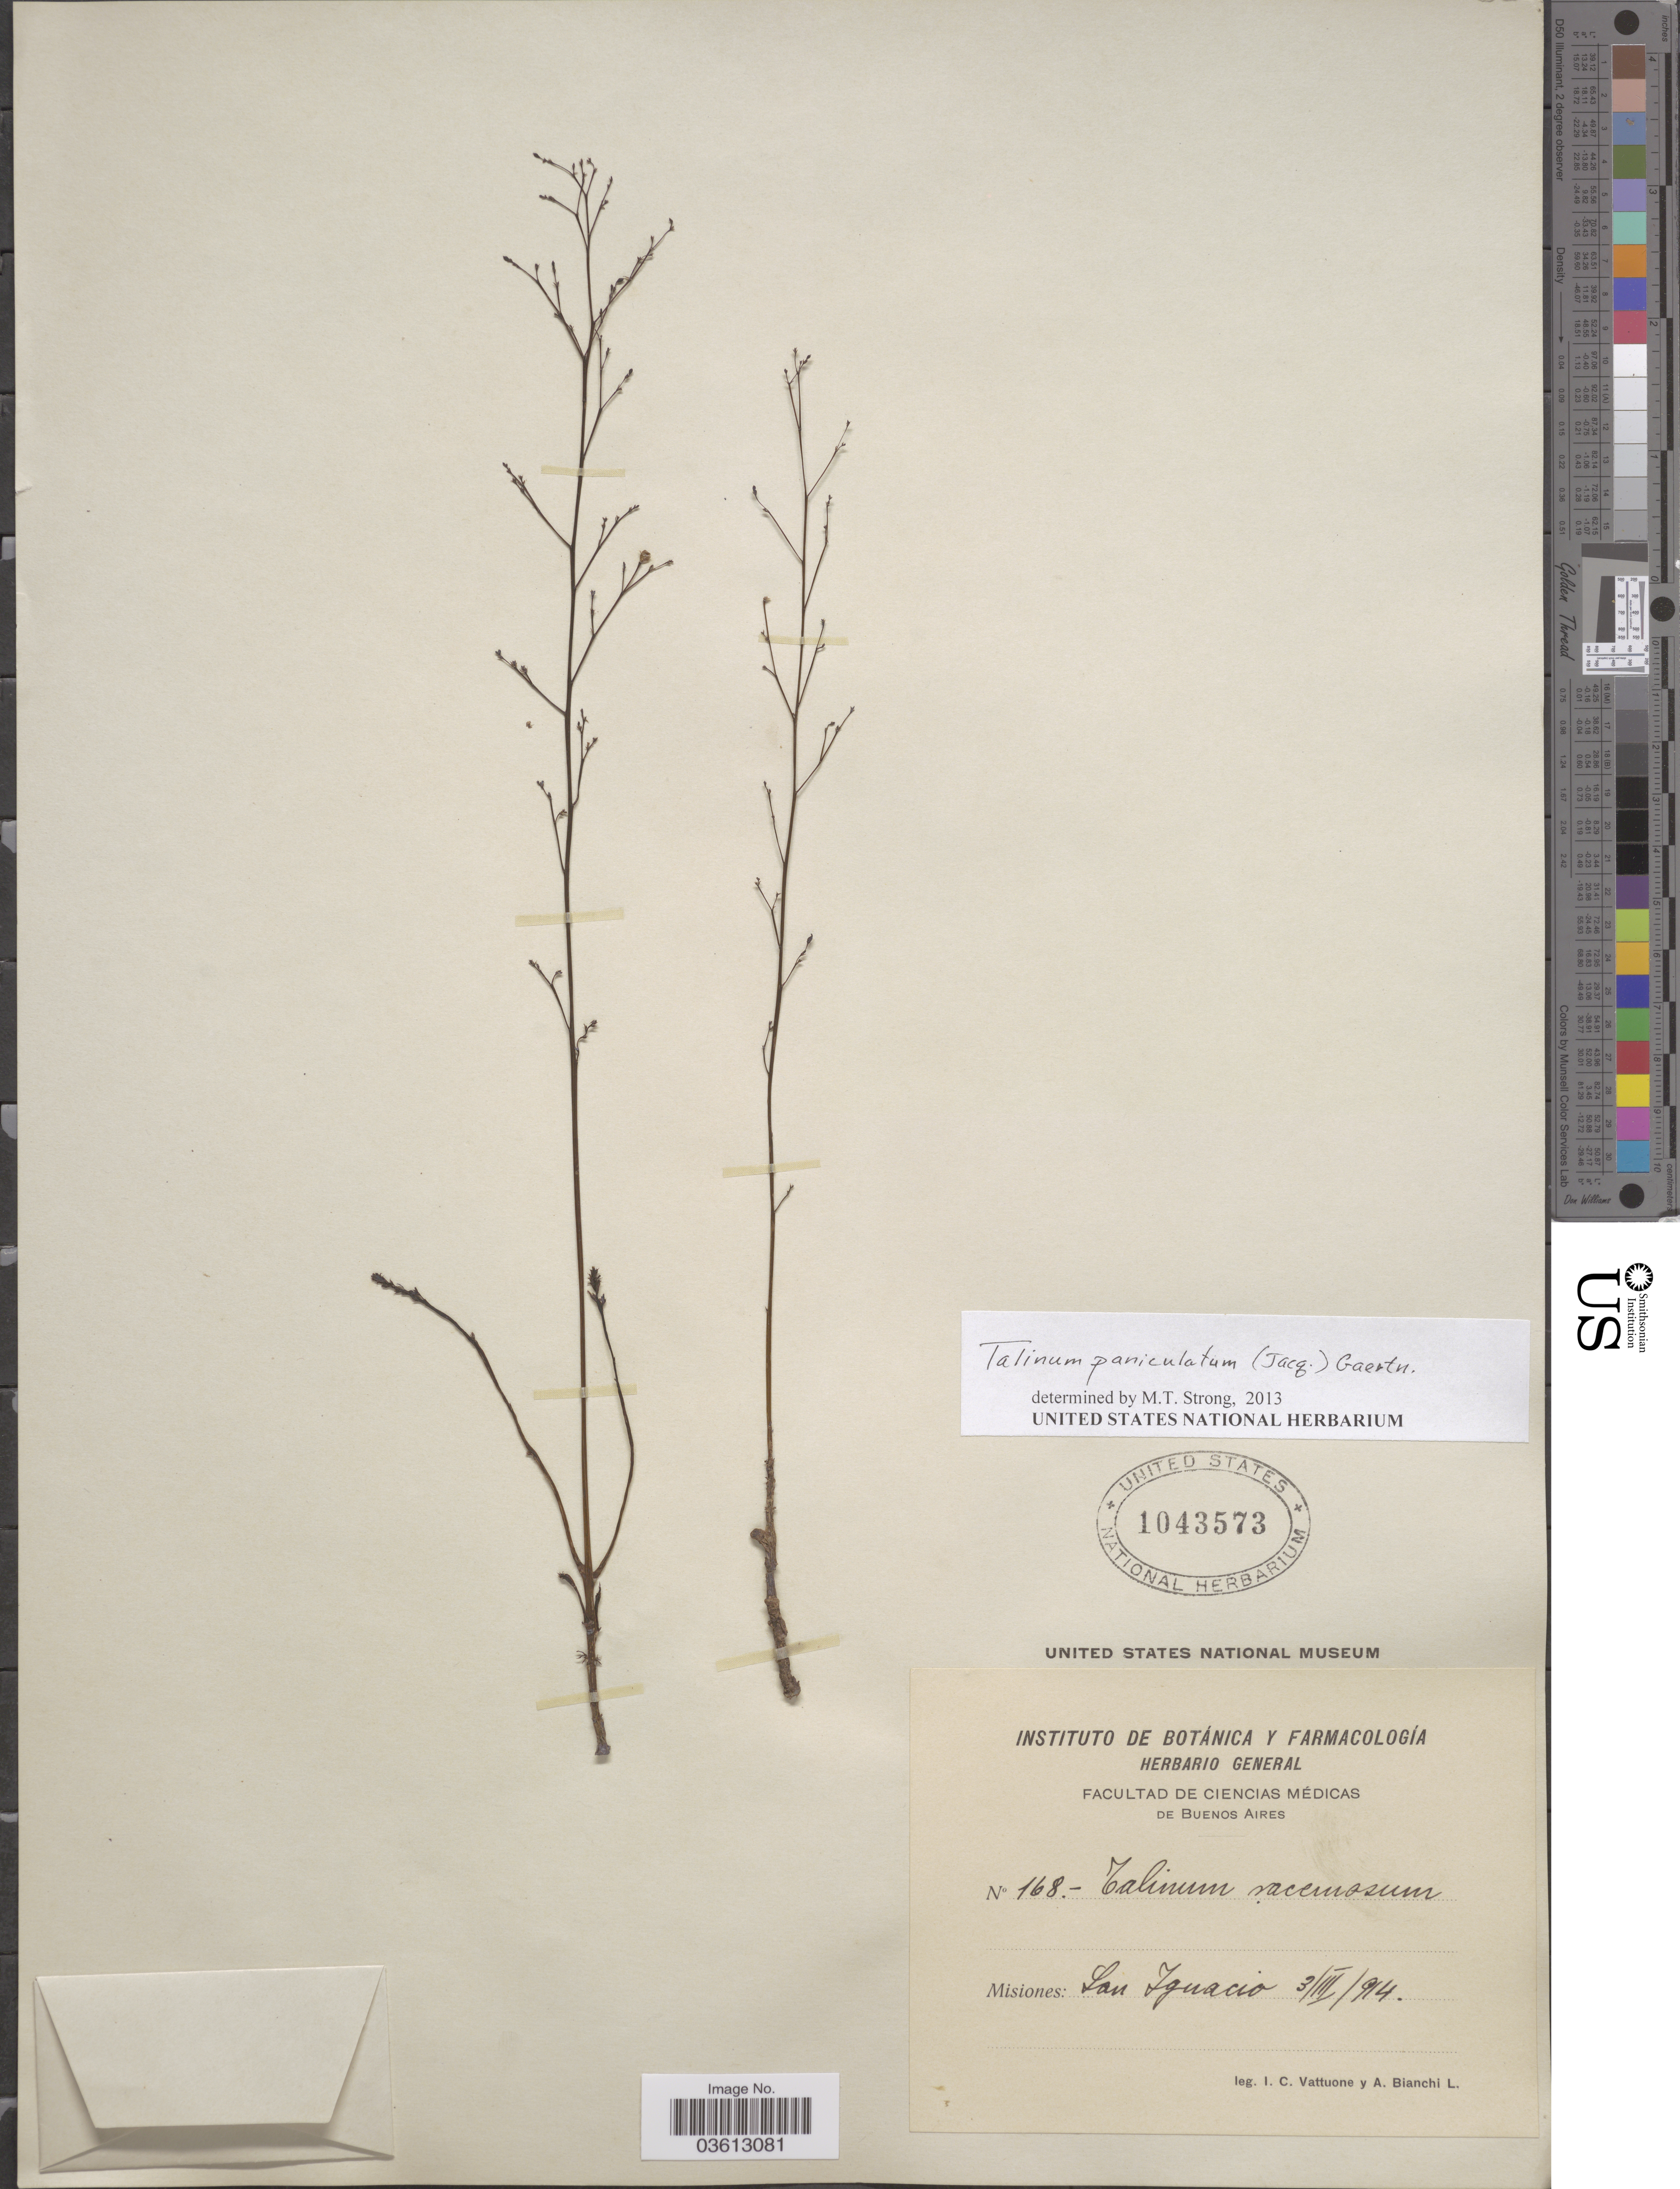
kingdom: Plantae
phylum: Tracheophyta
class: Magnoliopsida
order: Caryophyllales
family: Talinaceae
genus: Talinum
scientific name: Talinum paniculatum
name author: (Jacq.) Gaertn.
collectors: I. Vattuone & A. Bianchi L.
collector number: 168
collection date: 1914-03-03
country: Argentina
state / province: Misiones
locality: San Ignacio.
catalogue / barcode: US 1043573